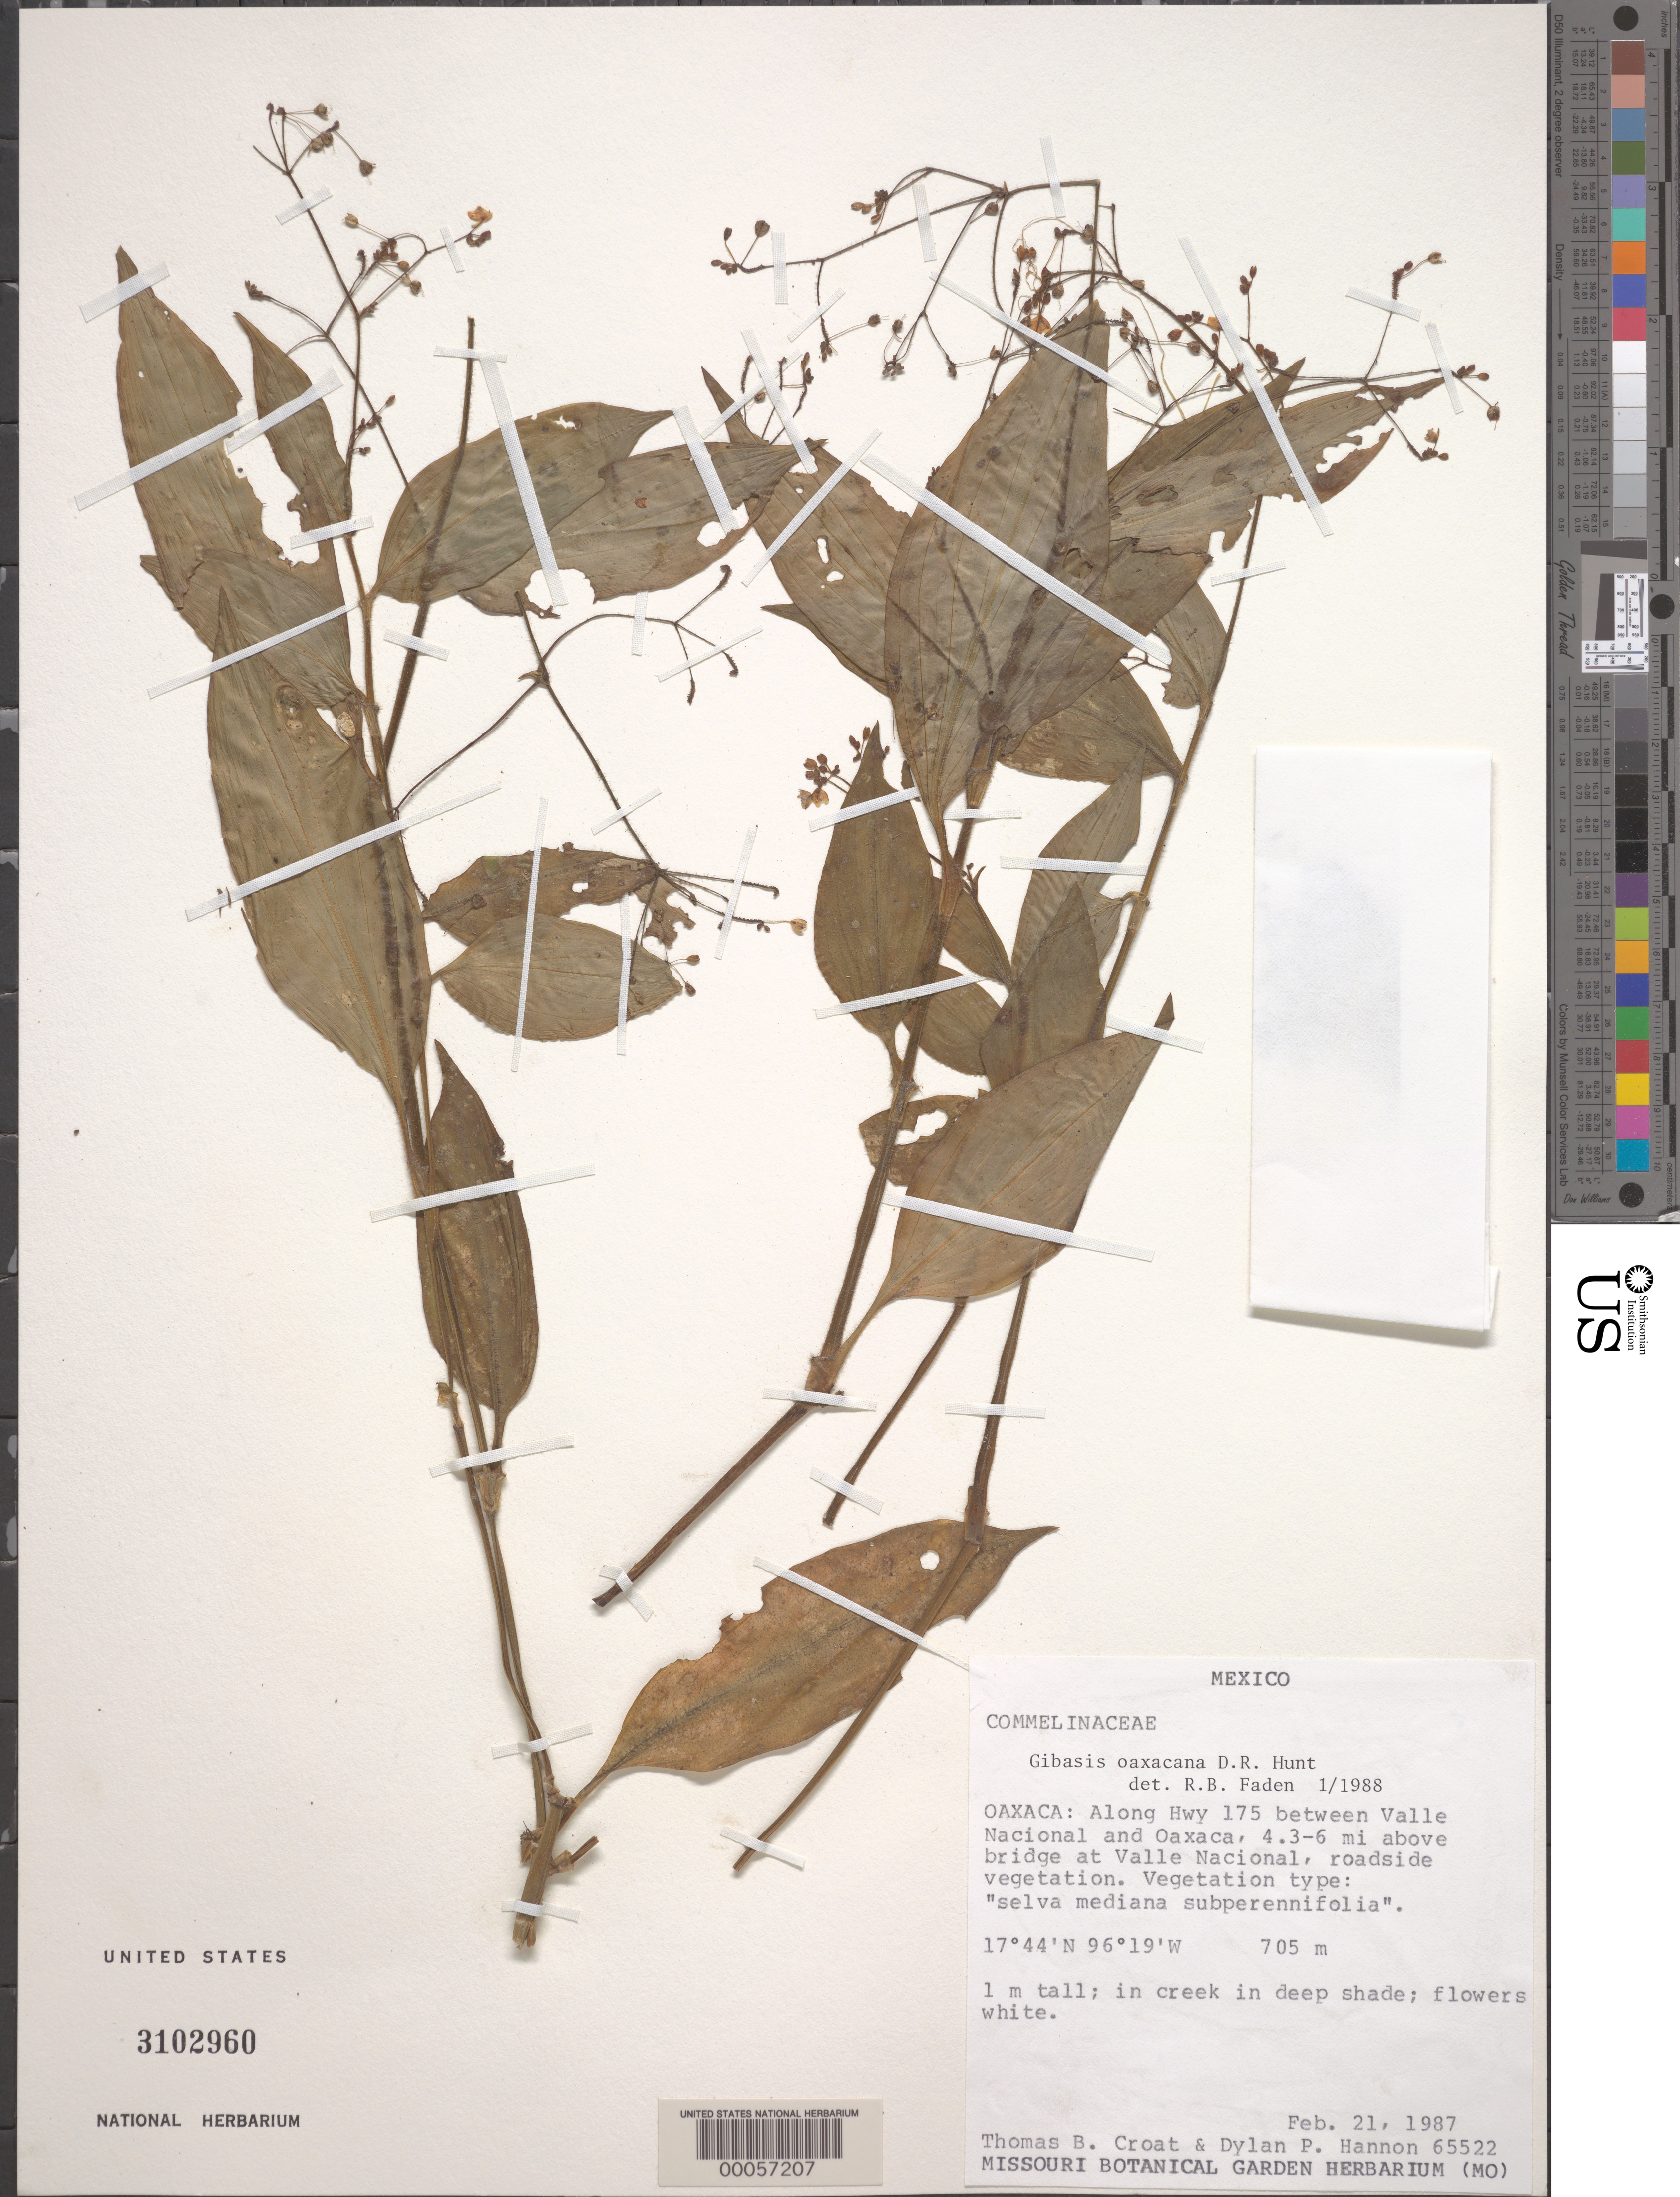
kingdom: Plantae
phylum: Tracheophyta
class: Liliopsida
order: Commelinales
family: Commelinaceae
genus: Gibasis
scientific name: Gibasis oaxacana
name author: D.R. Hunt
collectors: T. B. Croat & D. Hannon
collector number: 65522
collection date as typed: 21 Feb 1987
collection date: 1987-02-21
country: Mexico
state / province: Oaxaca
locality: Between valle nacional and Oaxaca, 4.3-6 mi. above bridge at valle nacional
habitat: In creek in deep shade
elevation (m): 705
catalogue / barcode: US 3102960